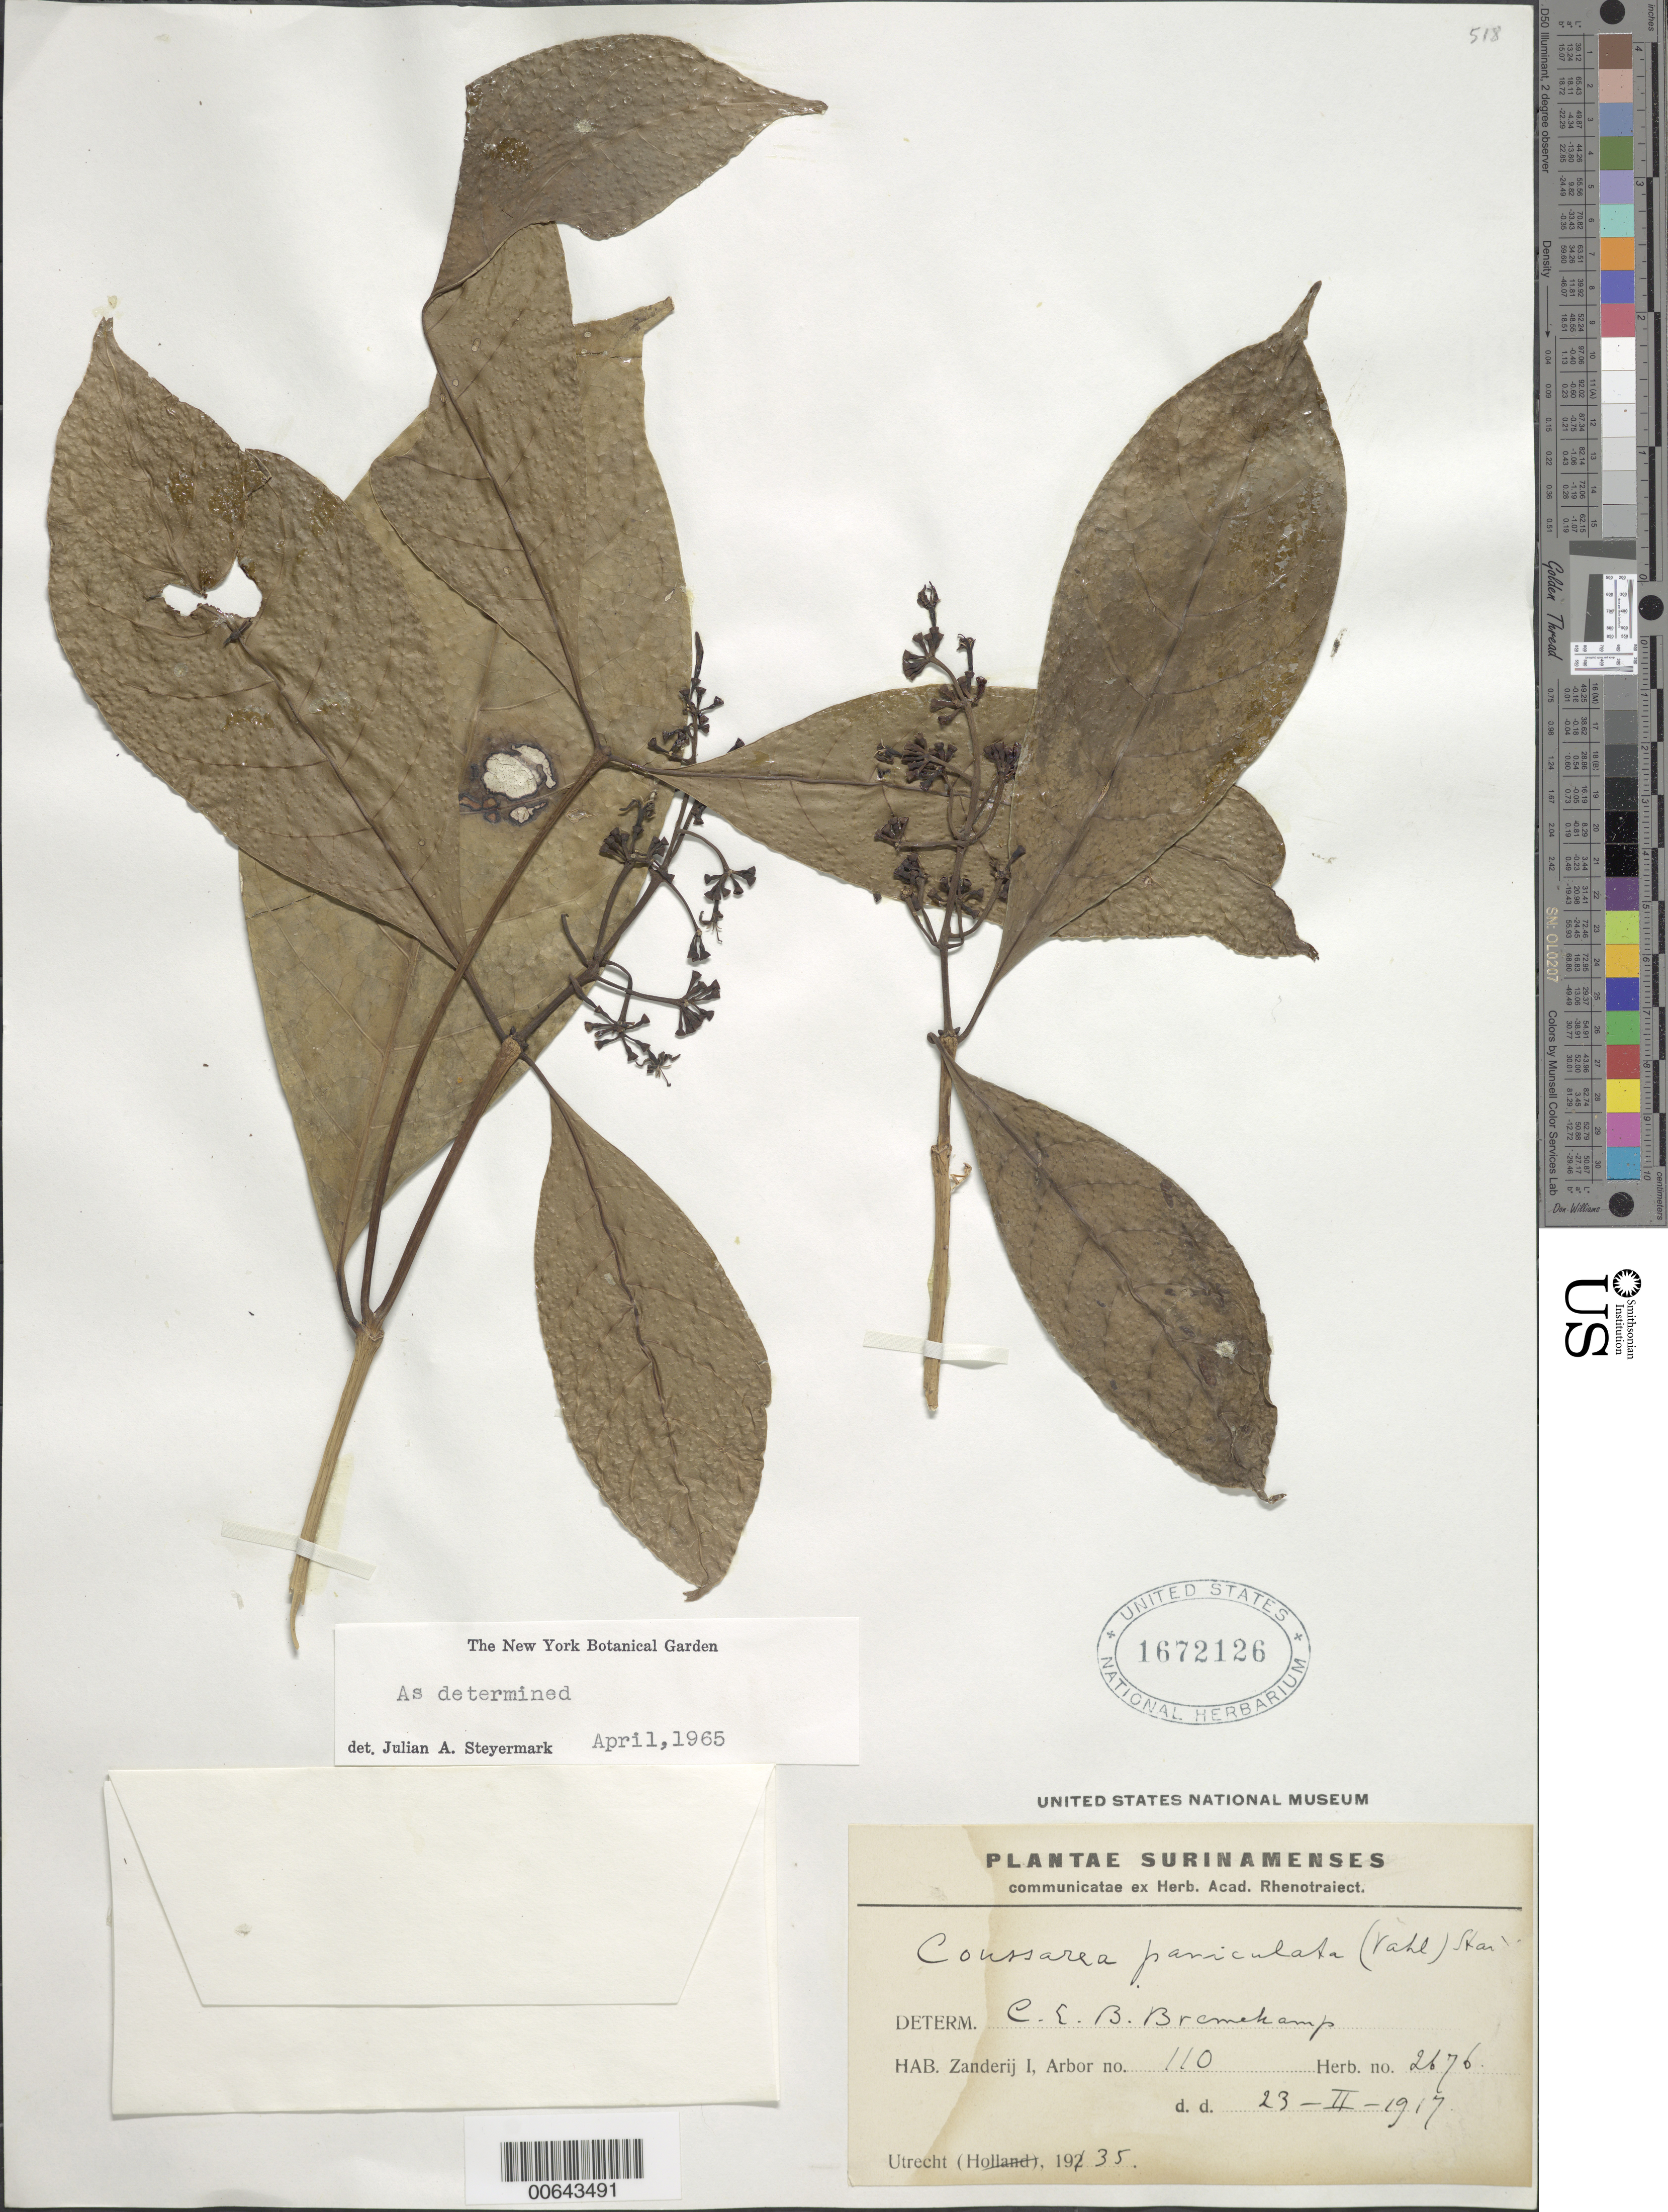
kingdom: Plantae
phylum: Tracheophyta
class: Magnoliopsida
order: Gentianales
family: Rubiaceae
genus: Coussarea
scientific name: Coussarea paniculata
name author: (Vahl) Standl.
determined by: Steyermark, Julian A., (VEN)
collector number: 2676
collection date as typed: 23-Feb-17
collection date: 1917-02-23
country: Suriname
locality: Zanderij I., Forest Reserve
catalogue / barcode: US 1672126